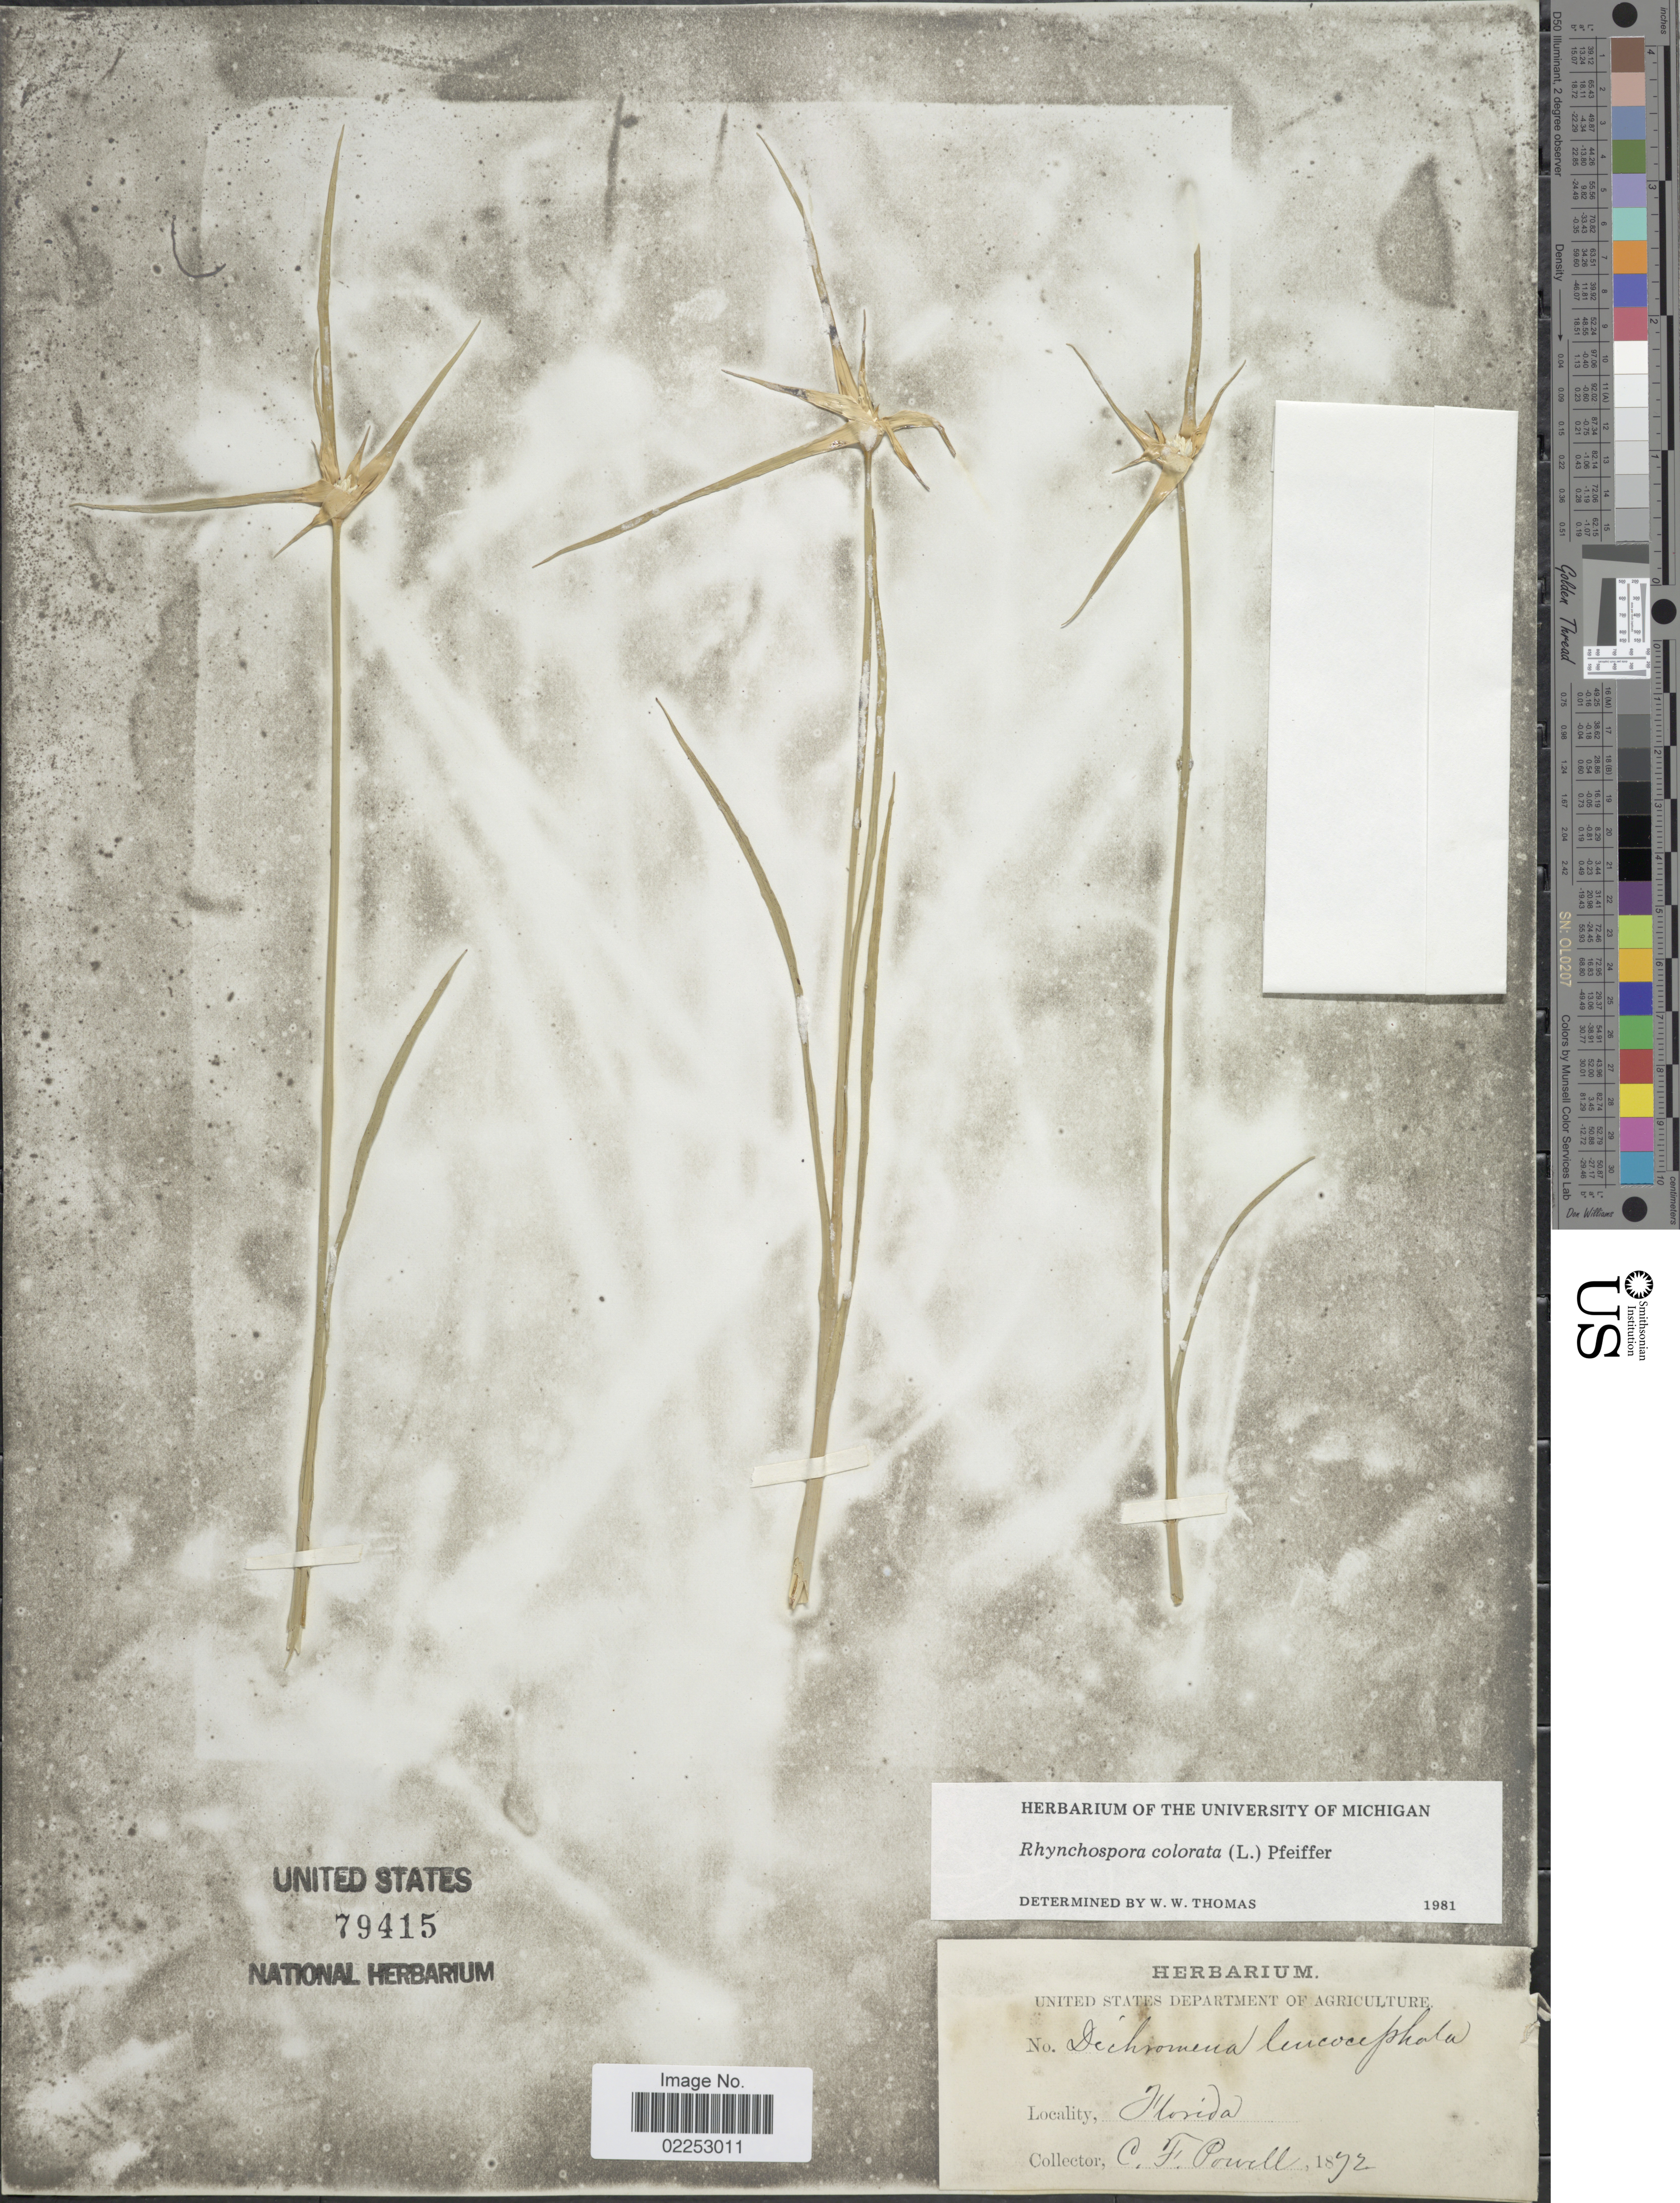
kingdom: Plantae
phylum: Tracheophyta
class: Liliopsida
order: Poales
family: Cyperaceae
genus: Rhynchospora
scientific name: Rhynchospora colorata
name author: (L.) H. Pfeiff.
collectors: C. F. Powell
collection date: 1872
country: United States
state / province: Florida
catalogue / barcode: US 79415